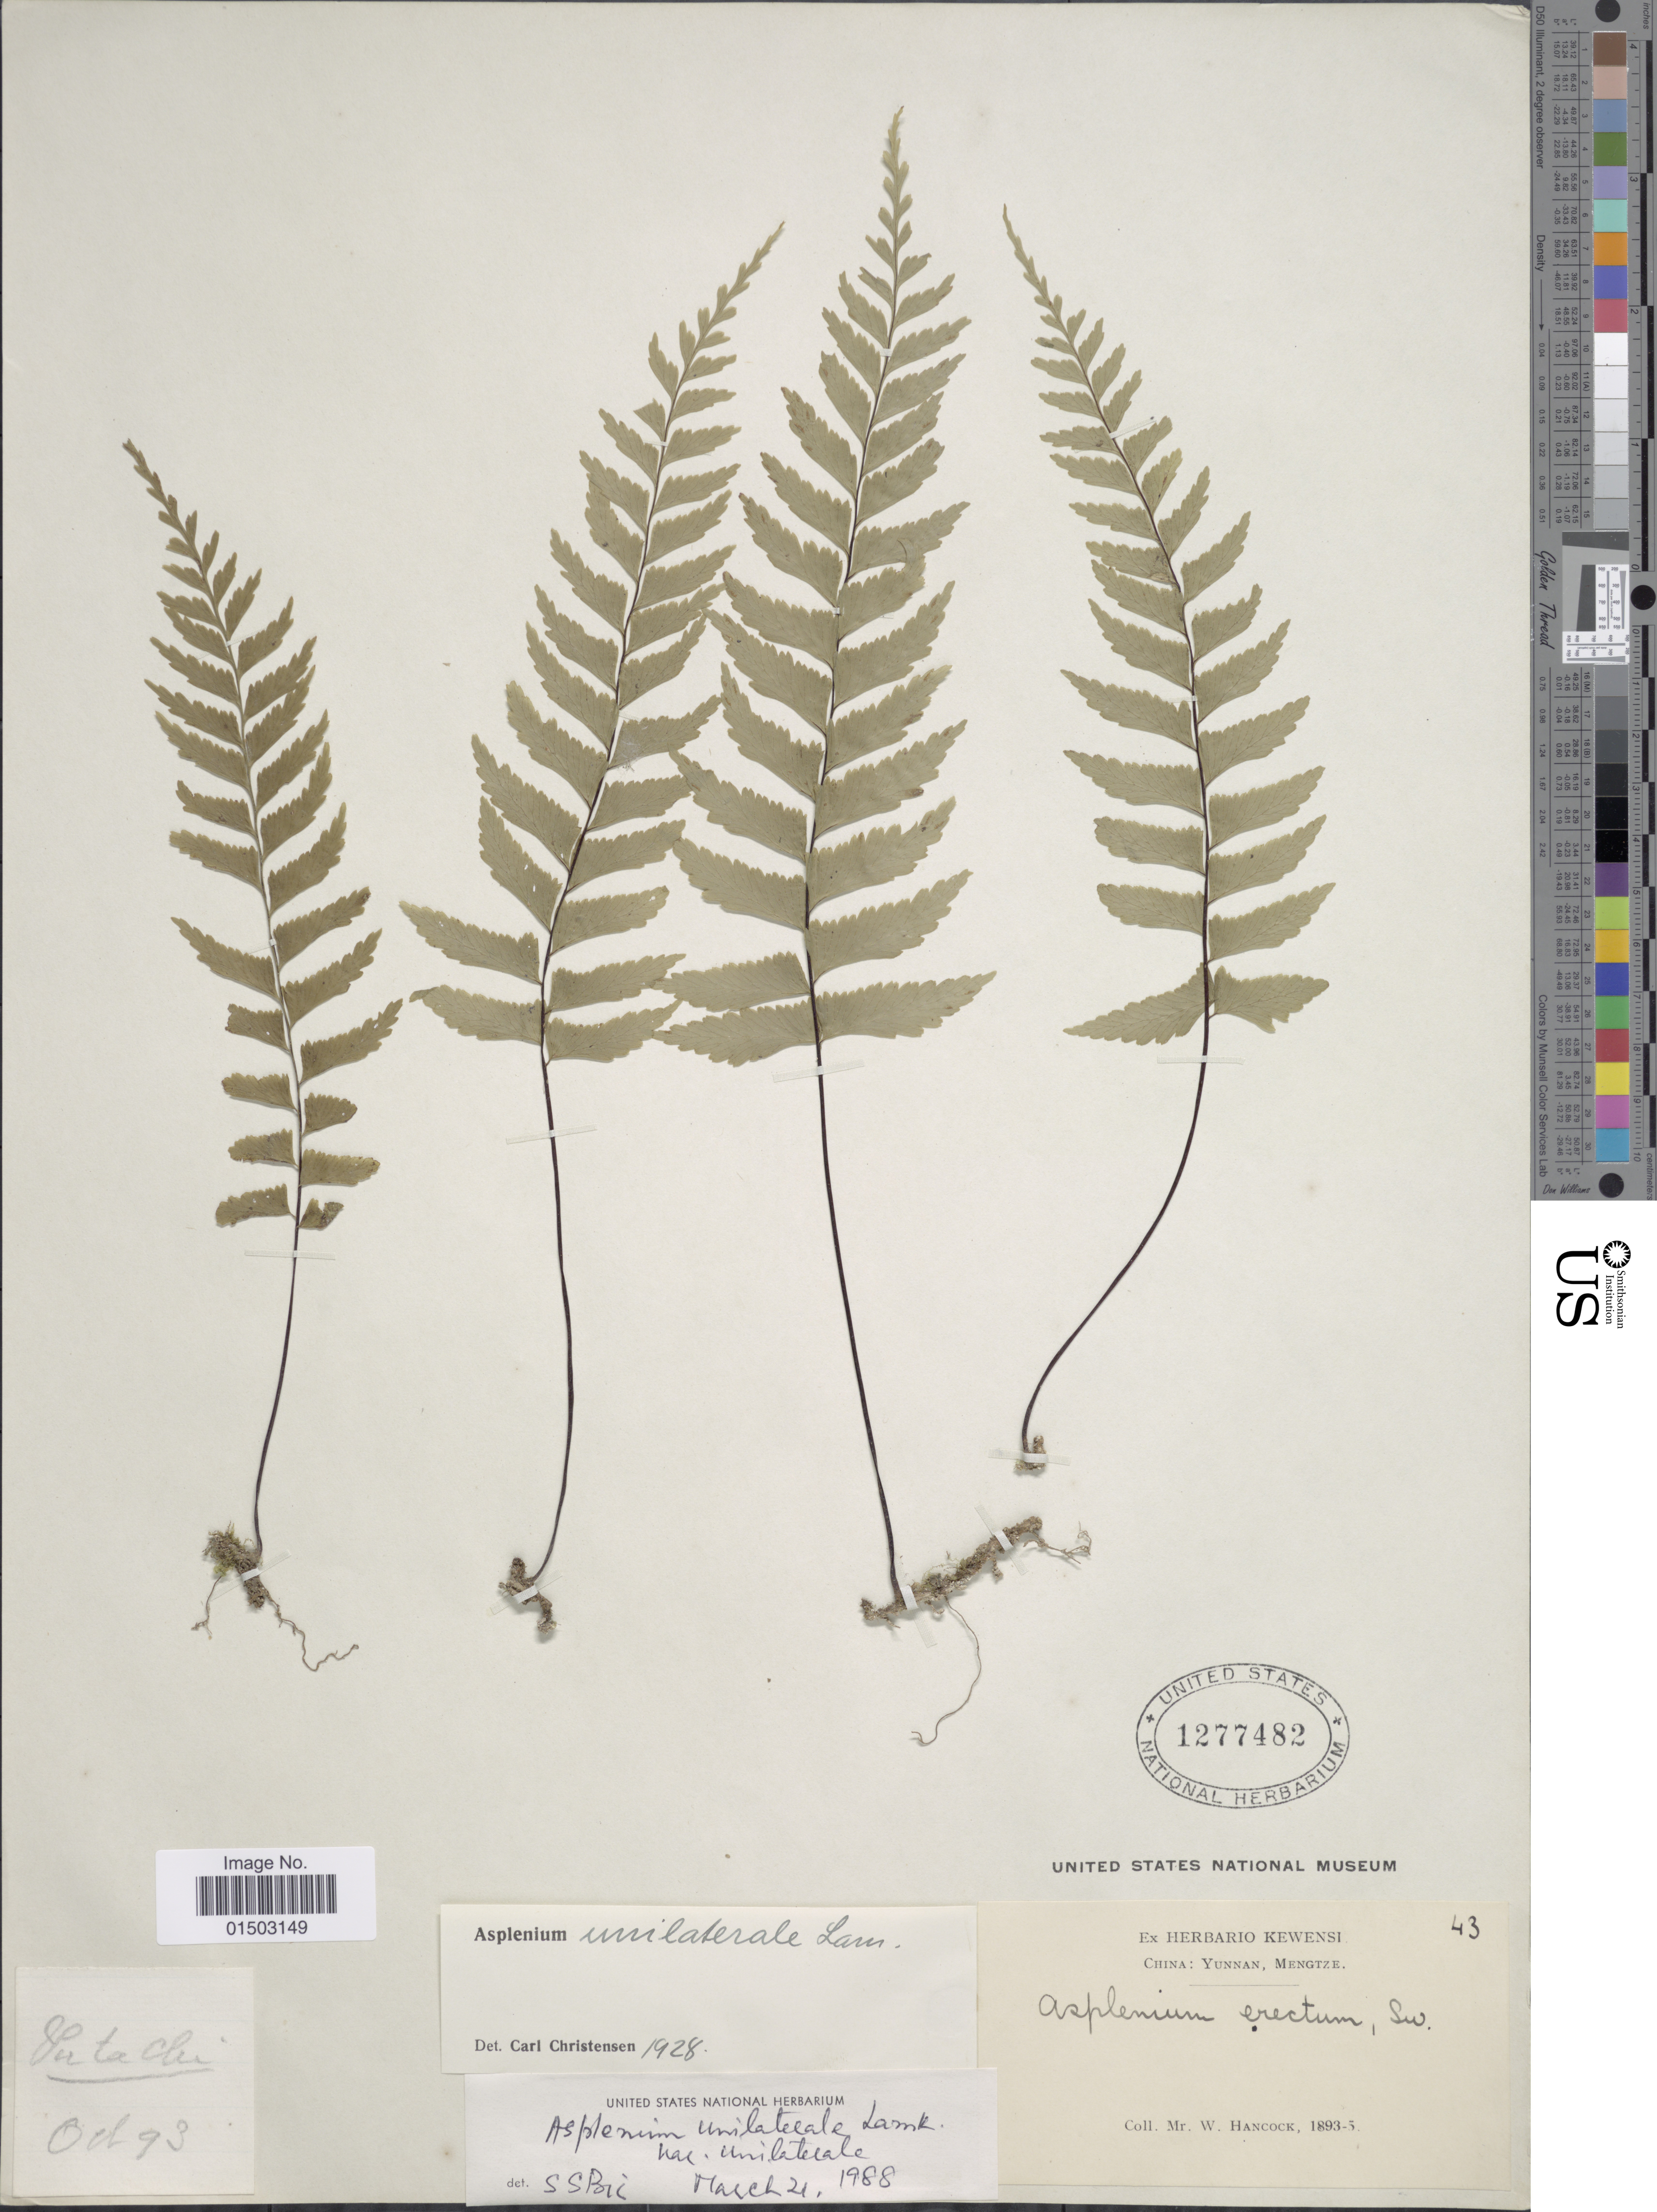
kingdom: Plantae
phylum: Tracheophyta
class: Polypodiopsida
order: Polypodiales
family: Aspleniaceae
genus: Hymenasplenium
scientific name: Hymenasplenium unilaterale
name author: (Lam.) Hayata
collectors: W. Hancock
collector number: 43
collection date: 1893/1895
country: China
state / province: Yunnan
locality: China, Yunnan, Mengtze.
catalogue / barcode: US 1277482